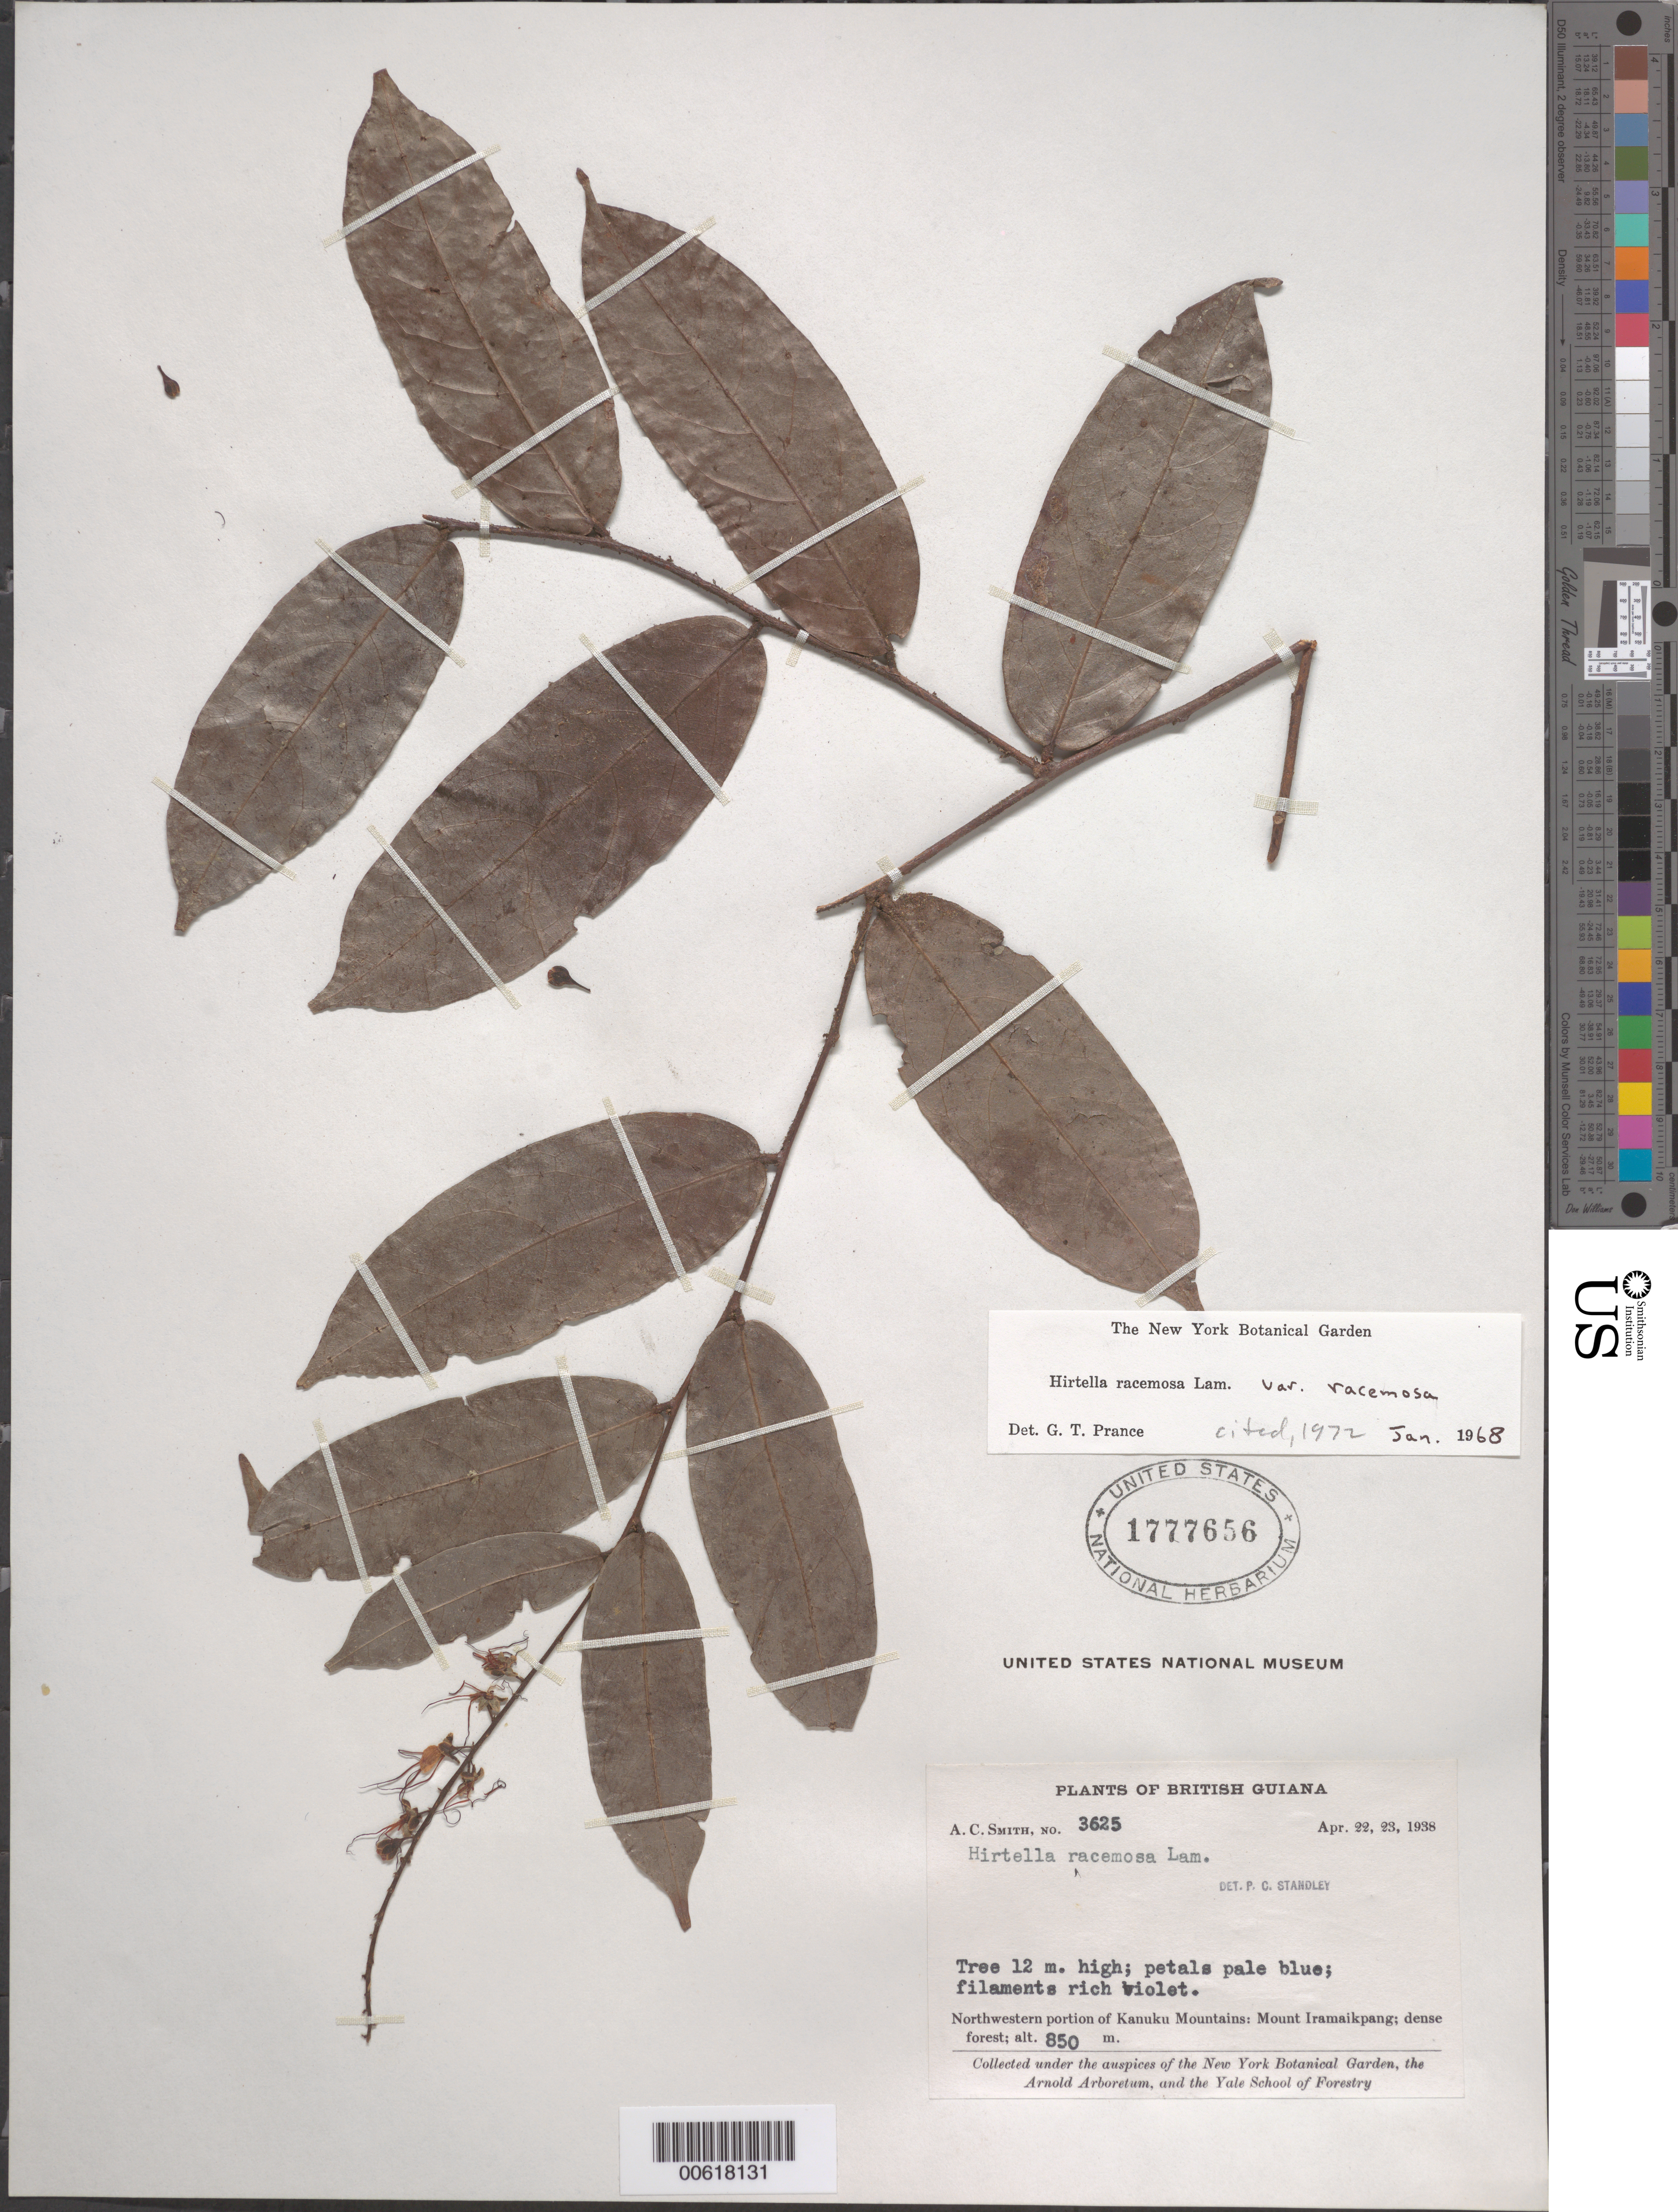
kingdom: Plantae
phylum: Tracheophyta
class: Magnoliopsida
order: Malpighiales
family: Chrysobalanaceae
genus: Hirtella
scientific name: Hirtella racemosa var. racemosa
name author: Lam.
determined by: Prance, G. T.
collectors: A. C. Smith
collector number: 3625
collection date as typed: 22-Apr-38 to 23-Apr-38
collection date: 1938-04-22/1938-04-23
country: Guyana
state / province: U. Takutu-U. Essequibo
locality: Kanuku Mts., NW portion; Mount Iramaikpang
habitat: Dense forest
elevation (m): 850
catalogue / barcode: US 1777656